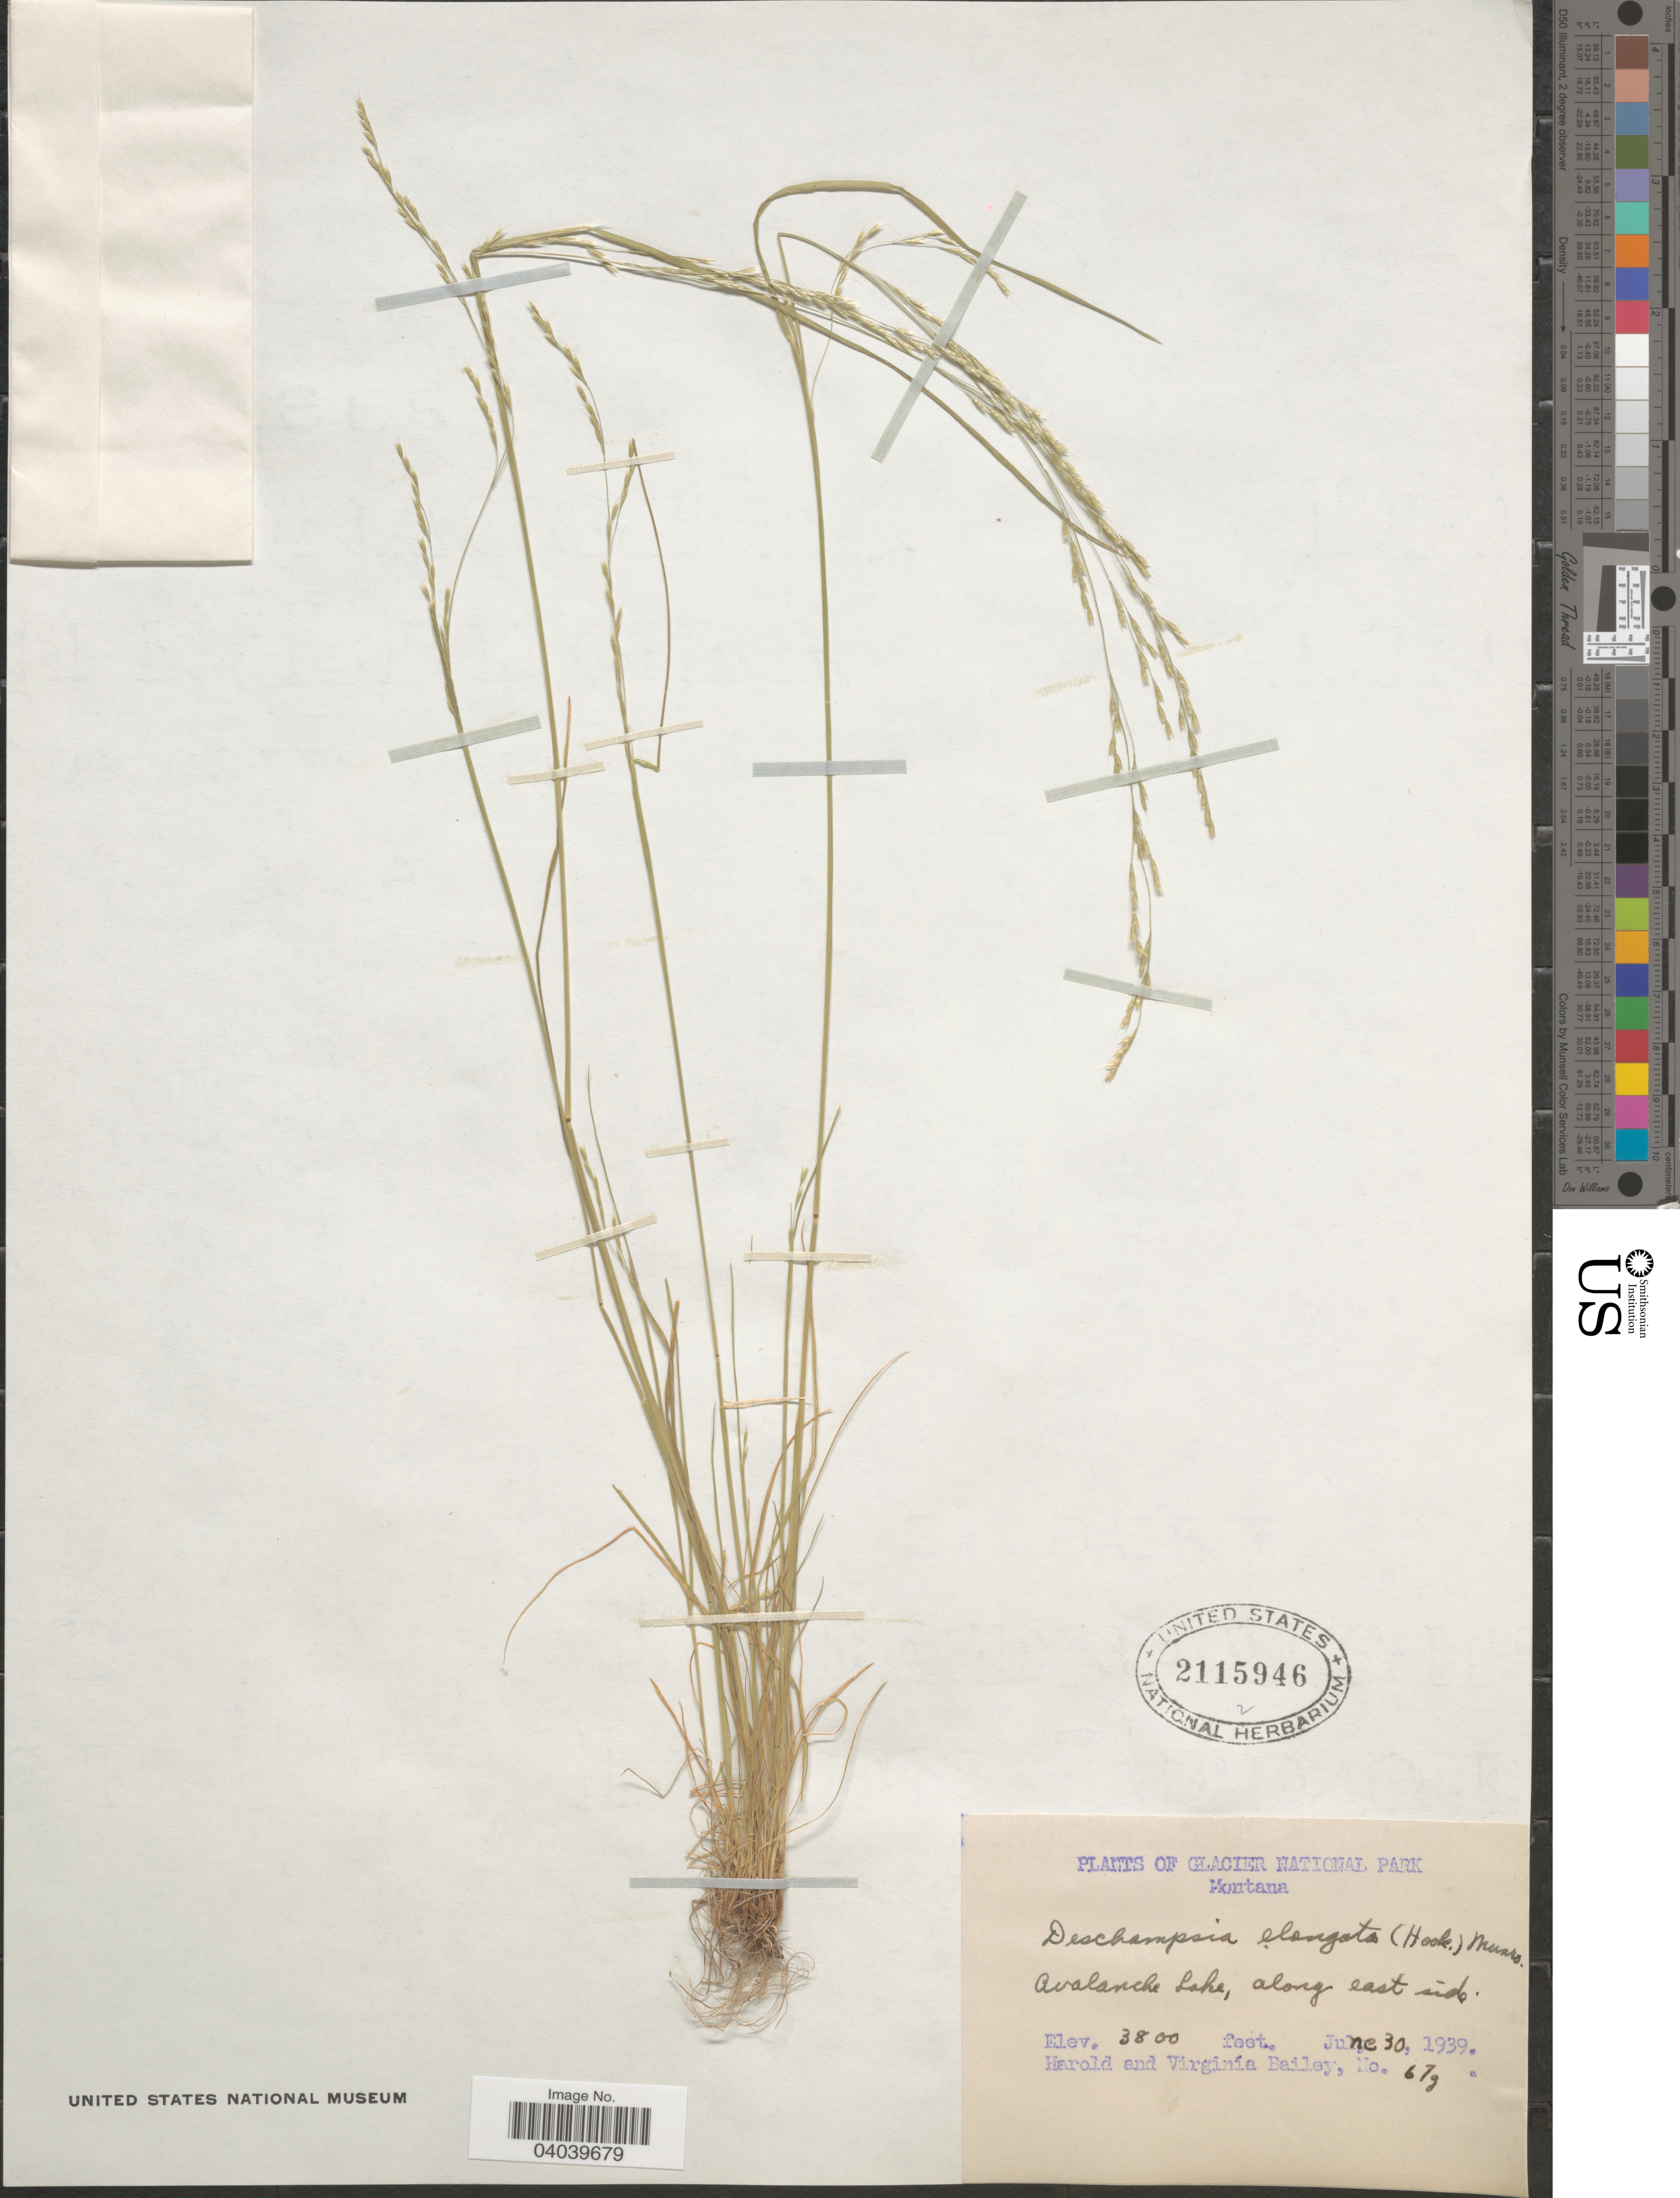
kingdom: Plantae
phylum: Tracheophyta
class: Liliopsida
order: Poales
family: Poaceae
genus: Deschampsia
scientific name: Deschampsia elongata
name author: (Hook.) Munro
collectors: H. Bailey & V. L. Bailey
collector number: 67g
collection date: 1939-06-30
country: United States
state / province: Montana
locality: Glacier National Park. Avalanche Lake, along east side.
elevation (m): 1158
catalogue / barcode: US 2115946